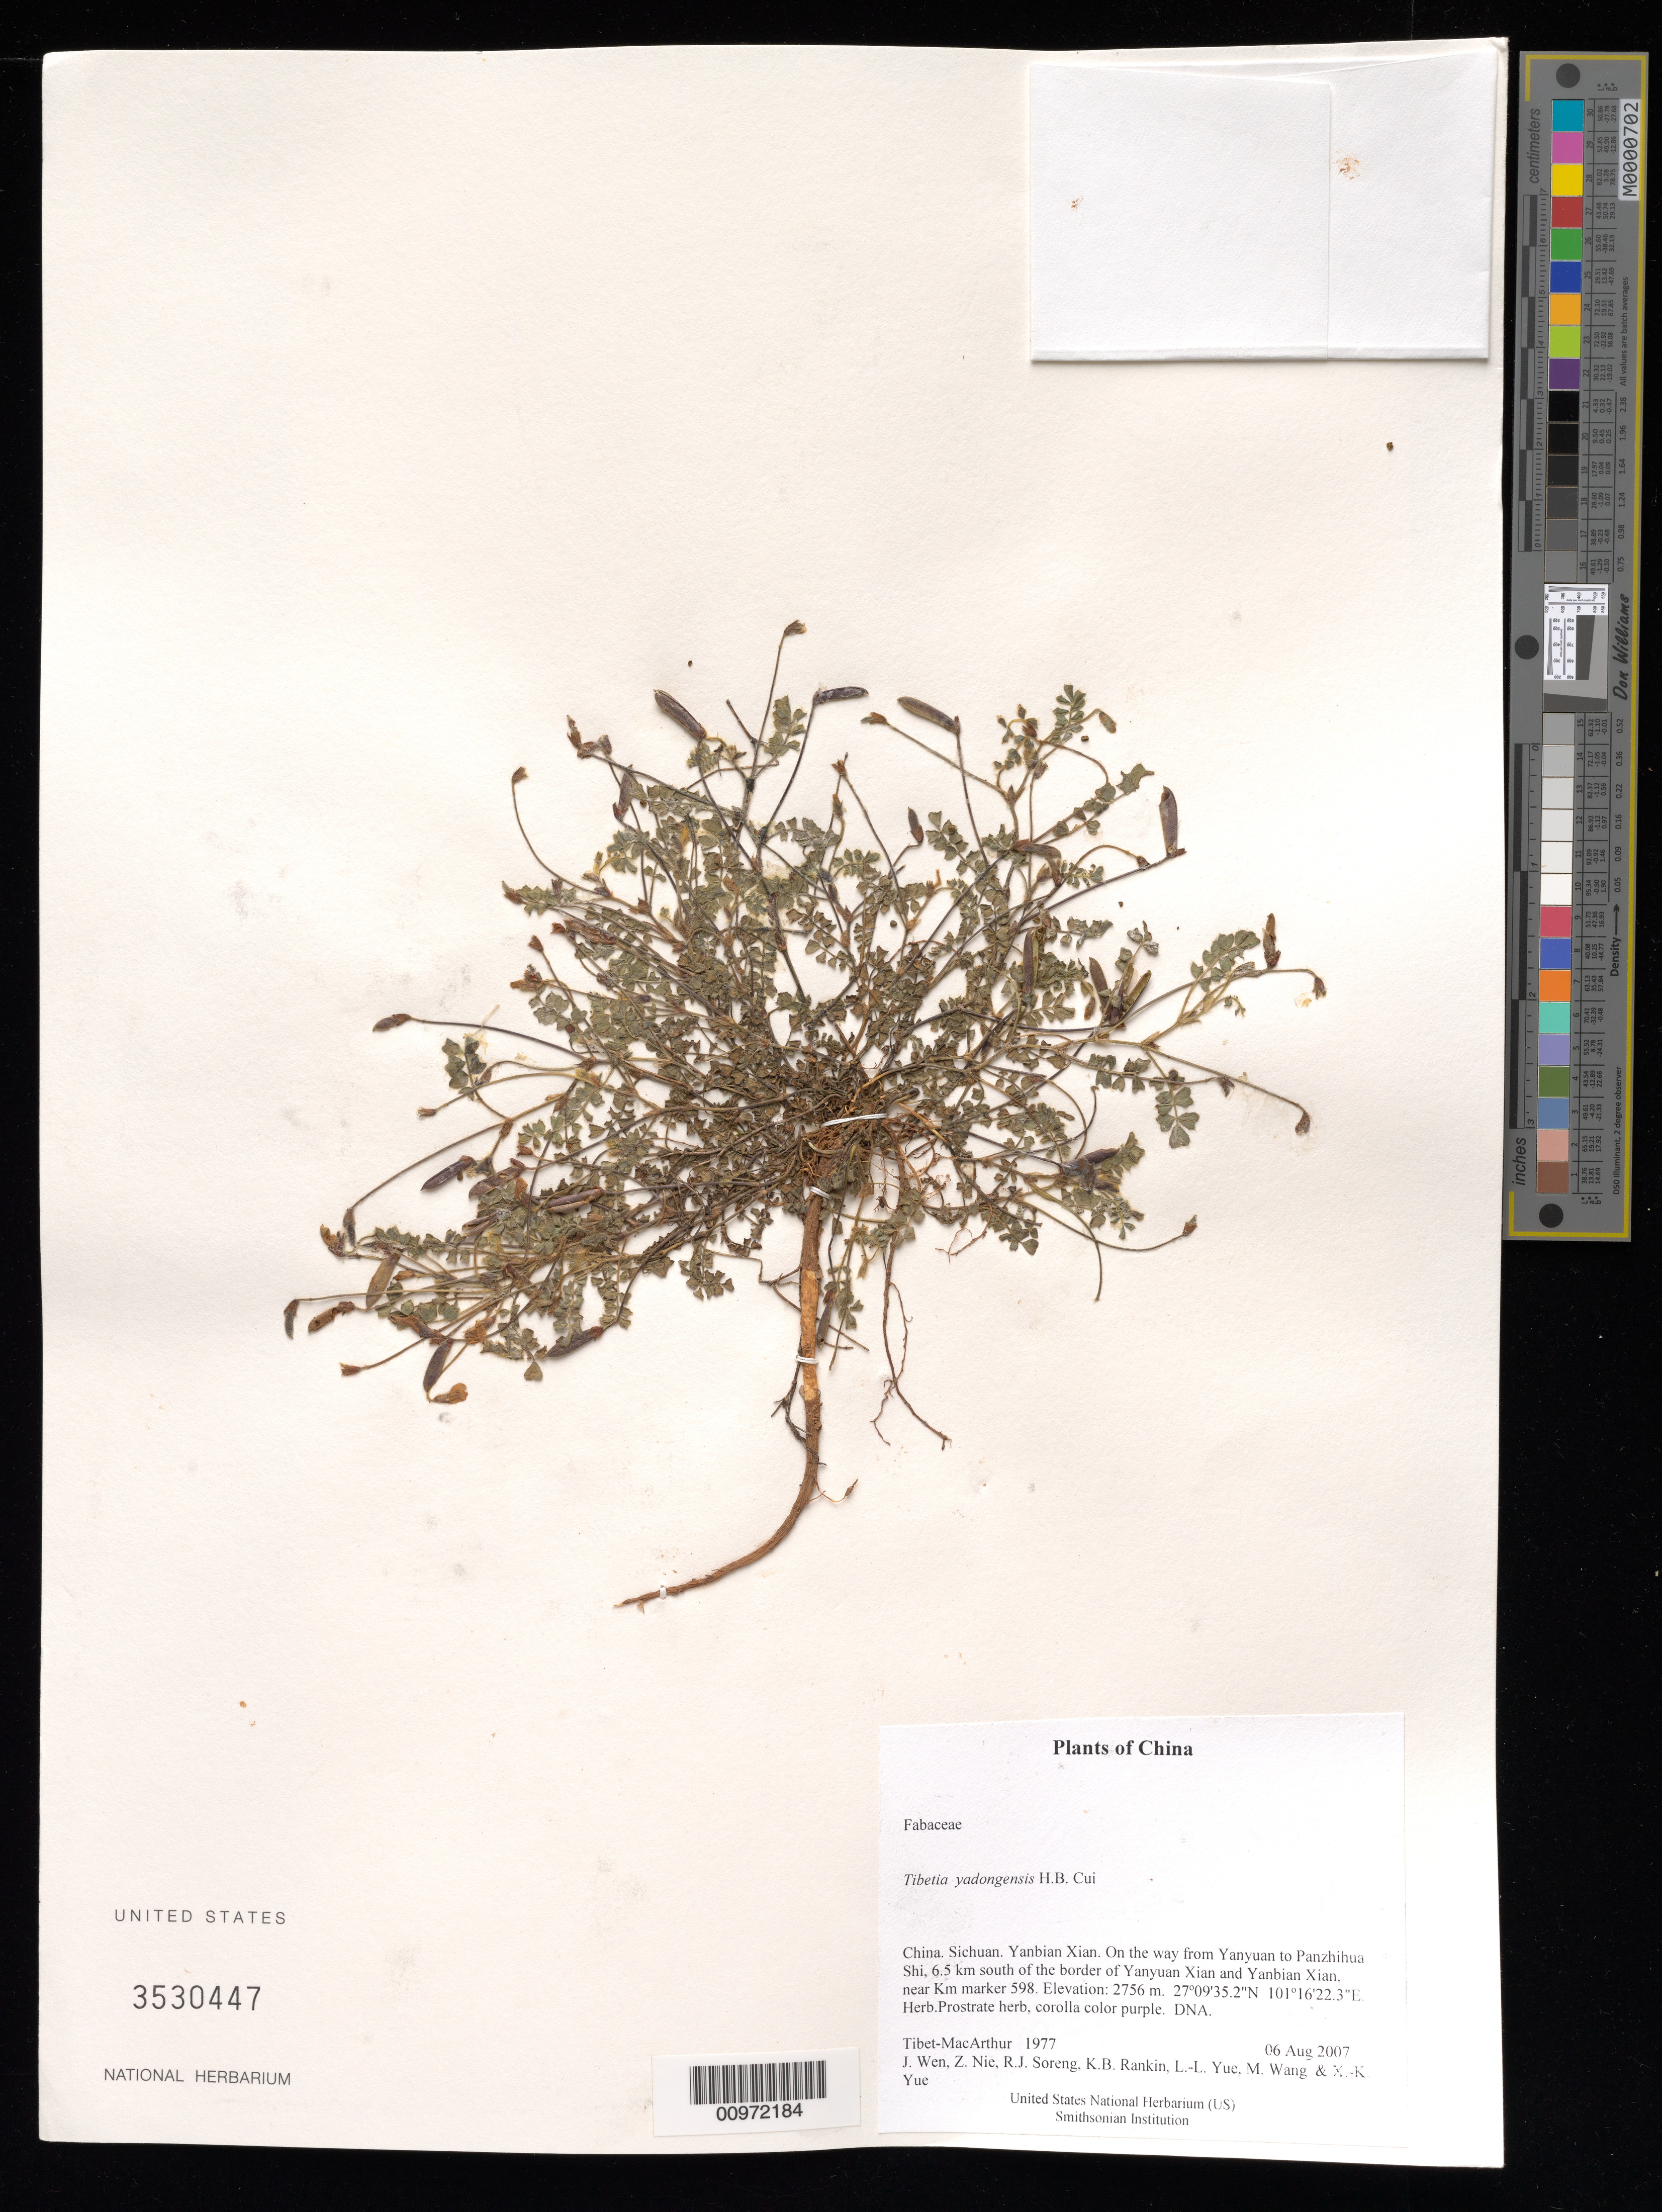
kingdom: Plantae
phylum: Tracheophyta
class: Magnoliopsida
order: Fabales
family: Fabaceae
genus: Tibetia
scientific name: Tibetia yadongensis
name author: H.B. Cui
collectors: Tibet-MacArthur, J. Wen, Z. Nie, R. J. Soreng, K. Rankin, L. Yue, M. Wang & X. Yue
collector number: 1977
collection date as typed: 06 Aug 2007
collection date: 2007-08-06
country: China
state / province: Sichuan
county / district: Yanbian Xian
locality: On the way from Yanyuan to Panzhihua Shi, 6.5 km south of the border of Yanyuan Xian and Yanbian Xian, near Km marker 598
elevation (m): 2756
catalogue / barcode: US 3530447